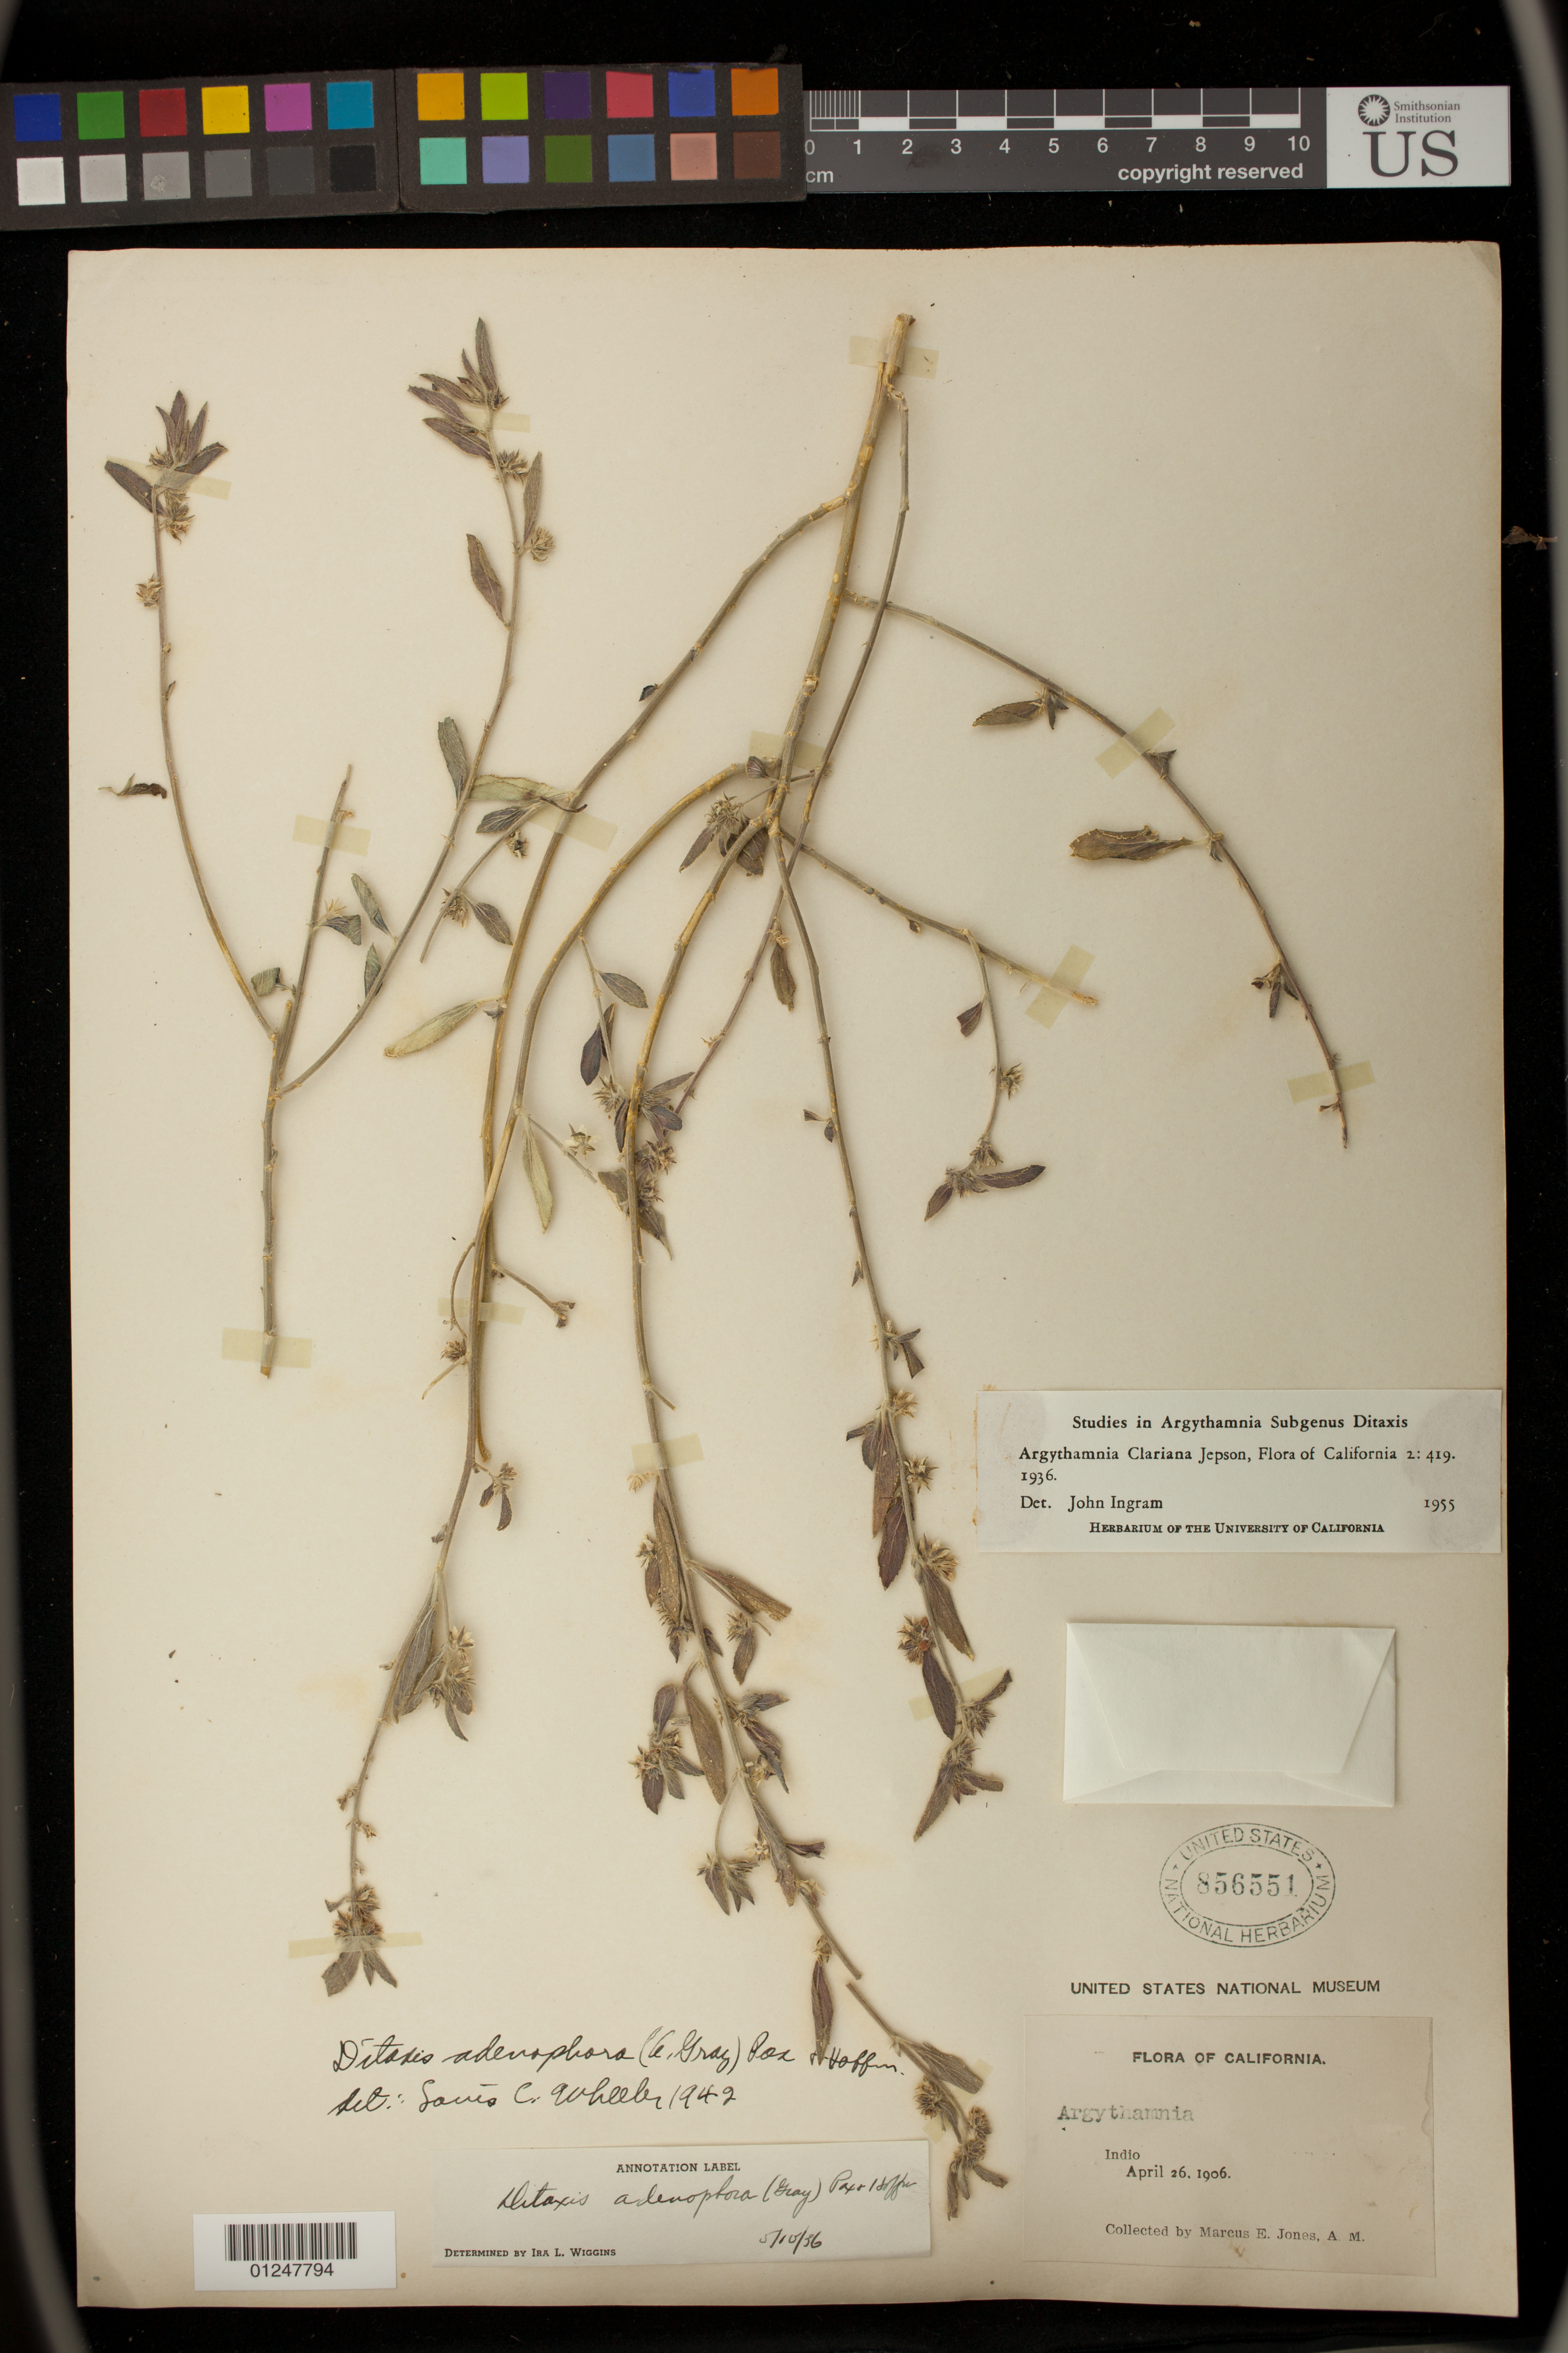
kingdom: Plantae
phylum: Tracheophyta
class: Magnoliopsida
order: Malpighiales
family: Euphorbiaceae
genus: Argythamnia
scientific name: Argythamnia claryana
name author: Jeps.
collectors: M. E. Jones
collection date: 1906-04-26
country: United States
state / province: California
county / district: Riverside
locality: Indio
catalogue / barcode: US 856551